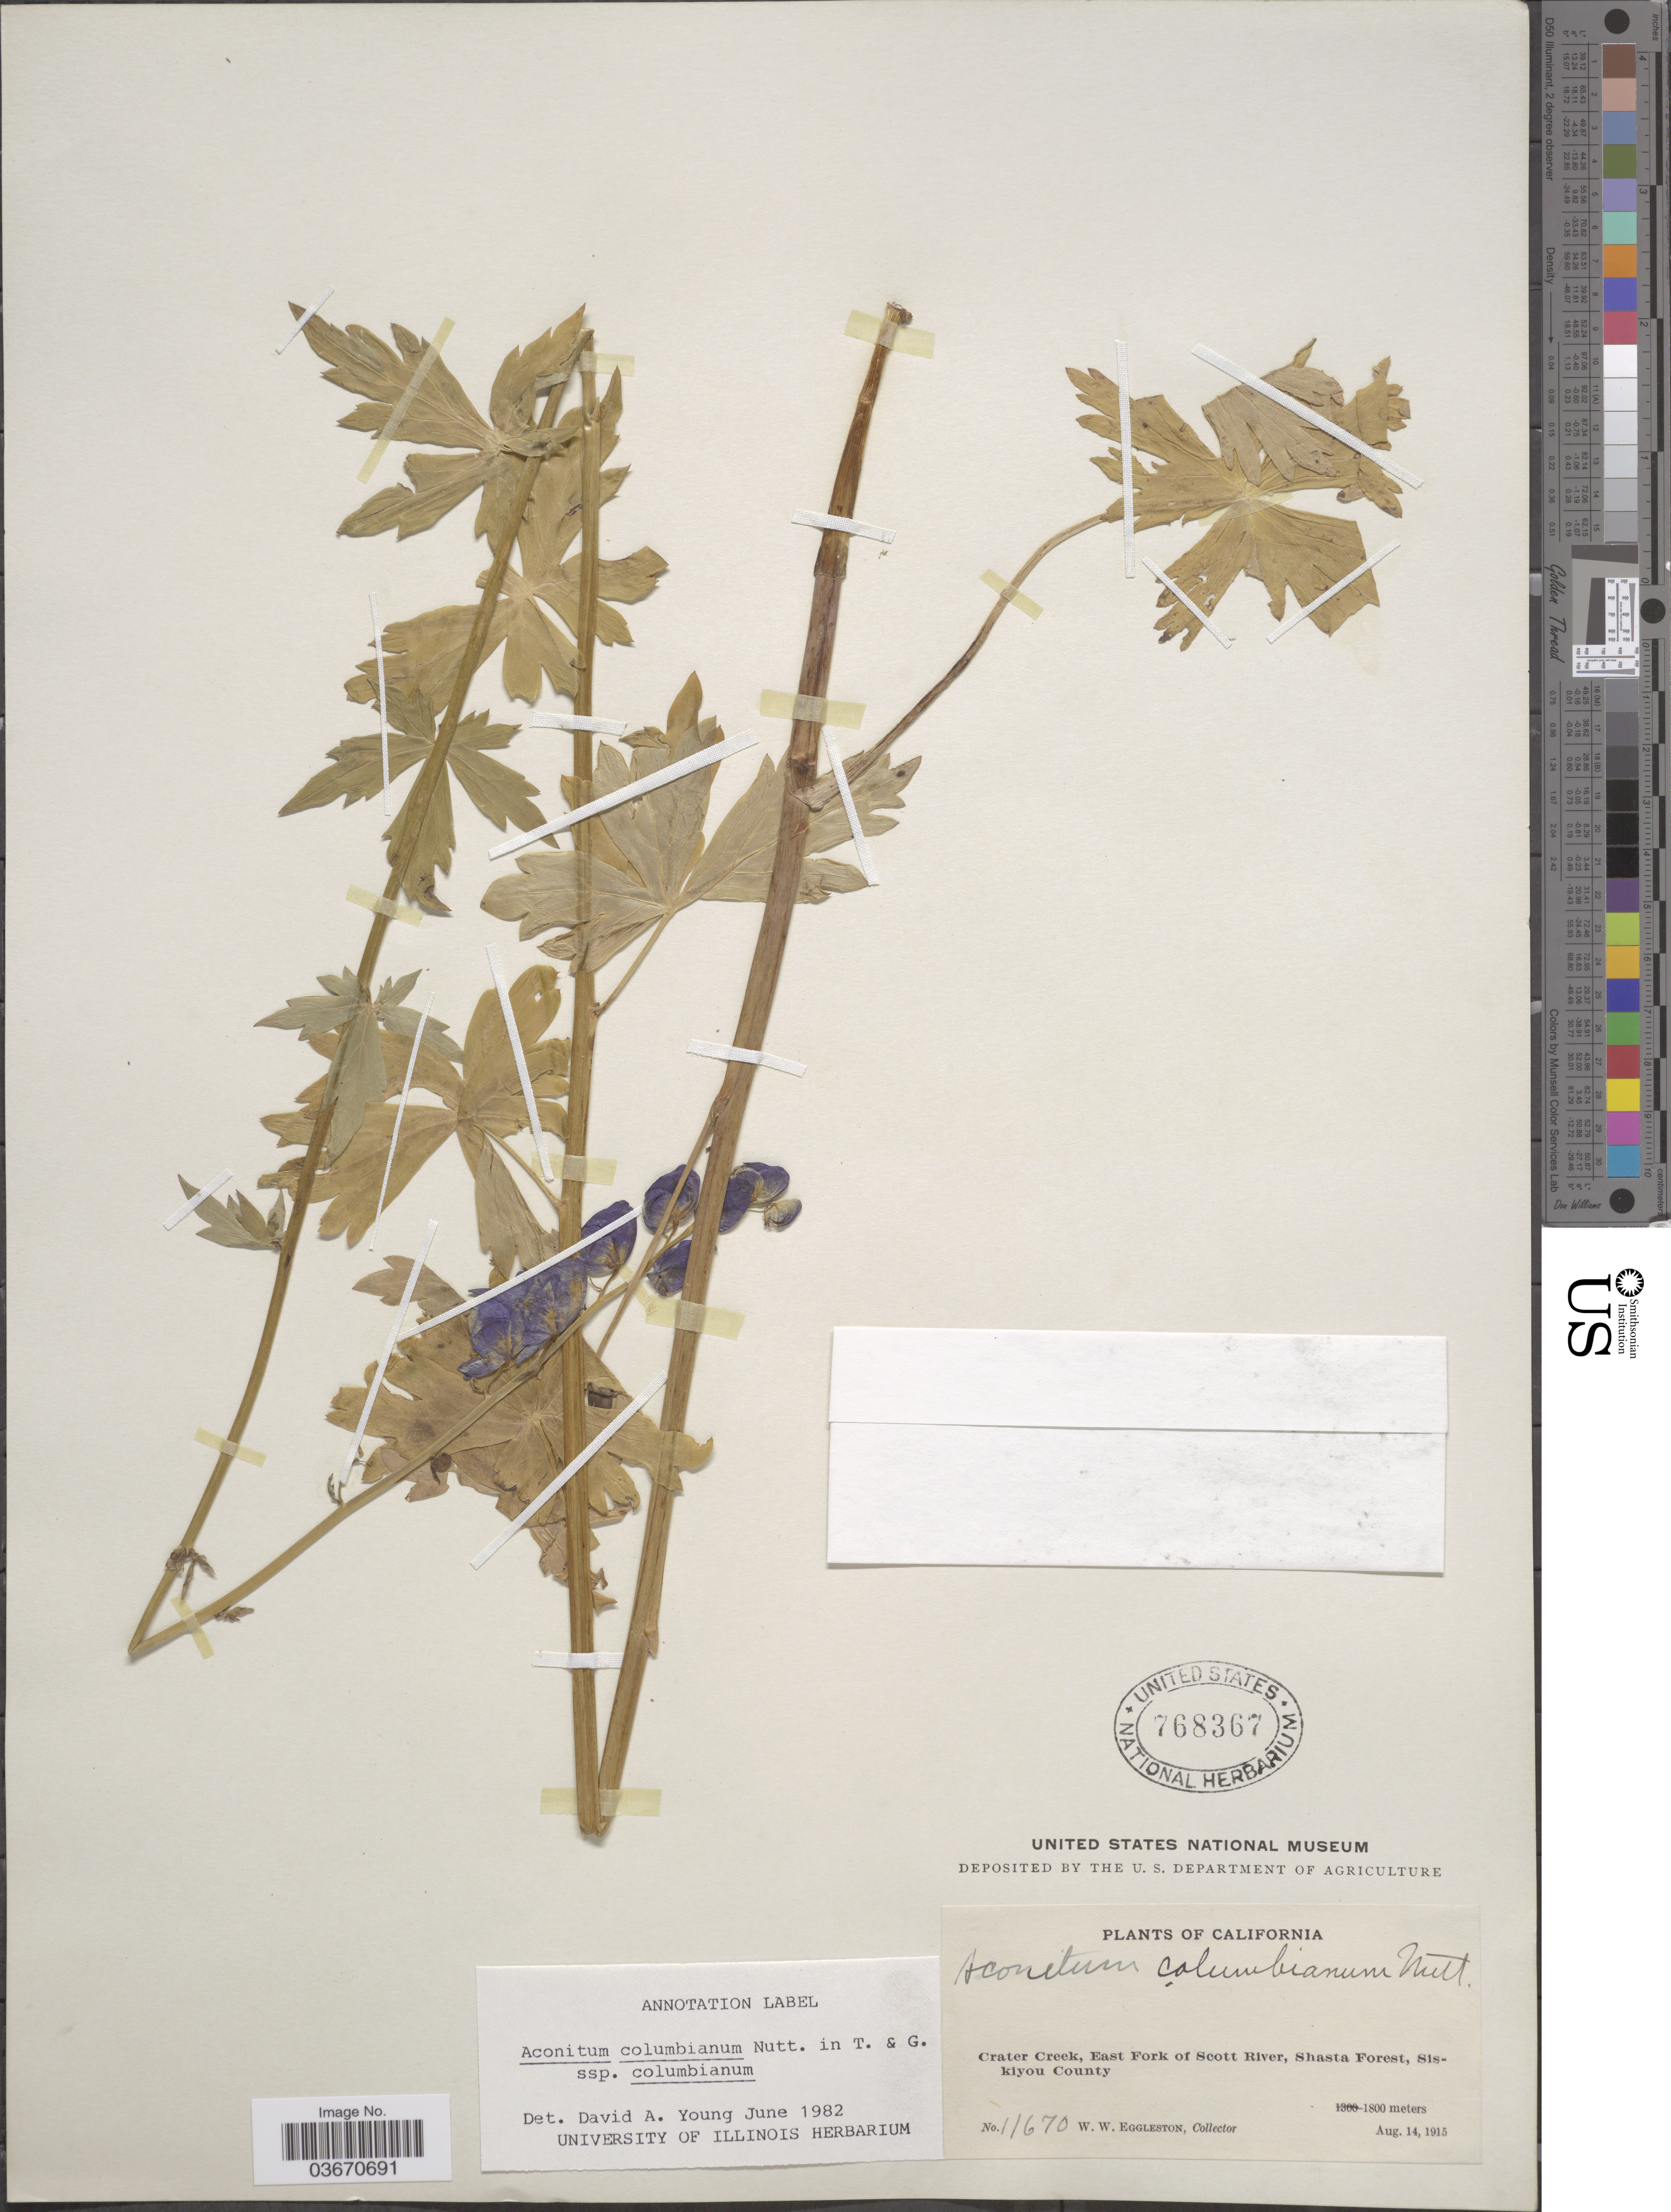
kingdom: Plantae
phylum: Tracheophyta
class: Magnoliopsida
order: Ranunculales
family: Ranunculaceae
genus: Aconitum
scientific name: Aconitum columbianum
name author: Nutt.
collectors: W. W. Eggleston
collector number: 11670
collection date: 1915-08-14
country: United States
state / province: California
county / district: Siskiyou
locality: Crater Creek, East Fork of Scott River, Shasta Forest, Siskiyou County.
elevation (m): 1800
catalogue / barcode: US 768367